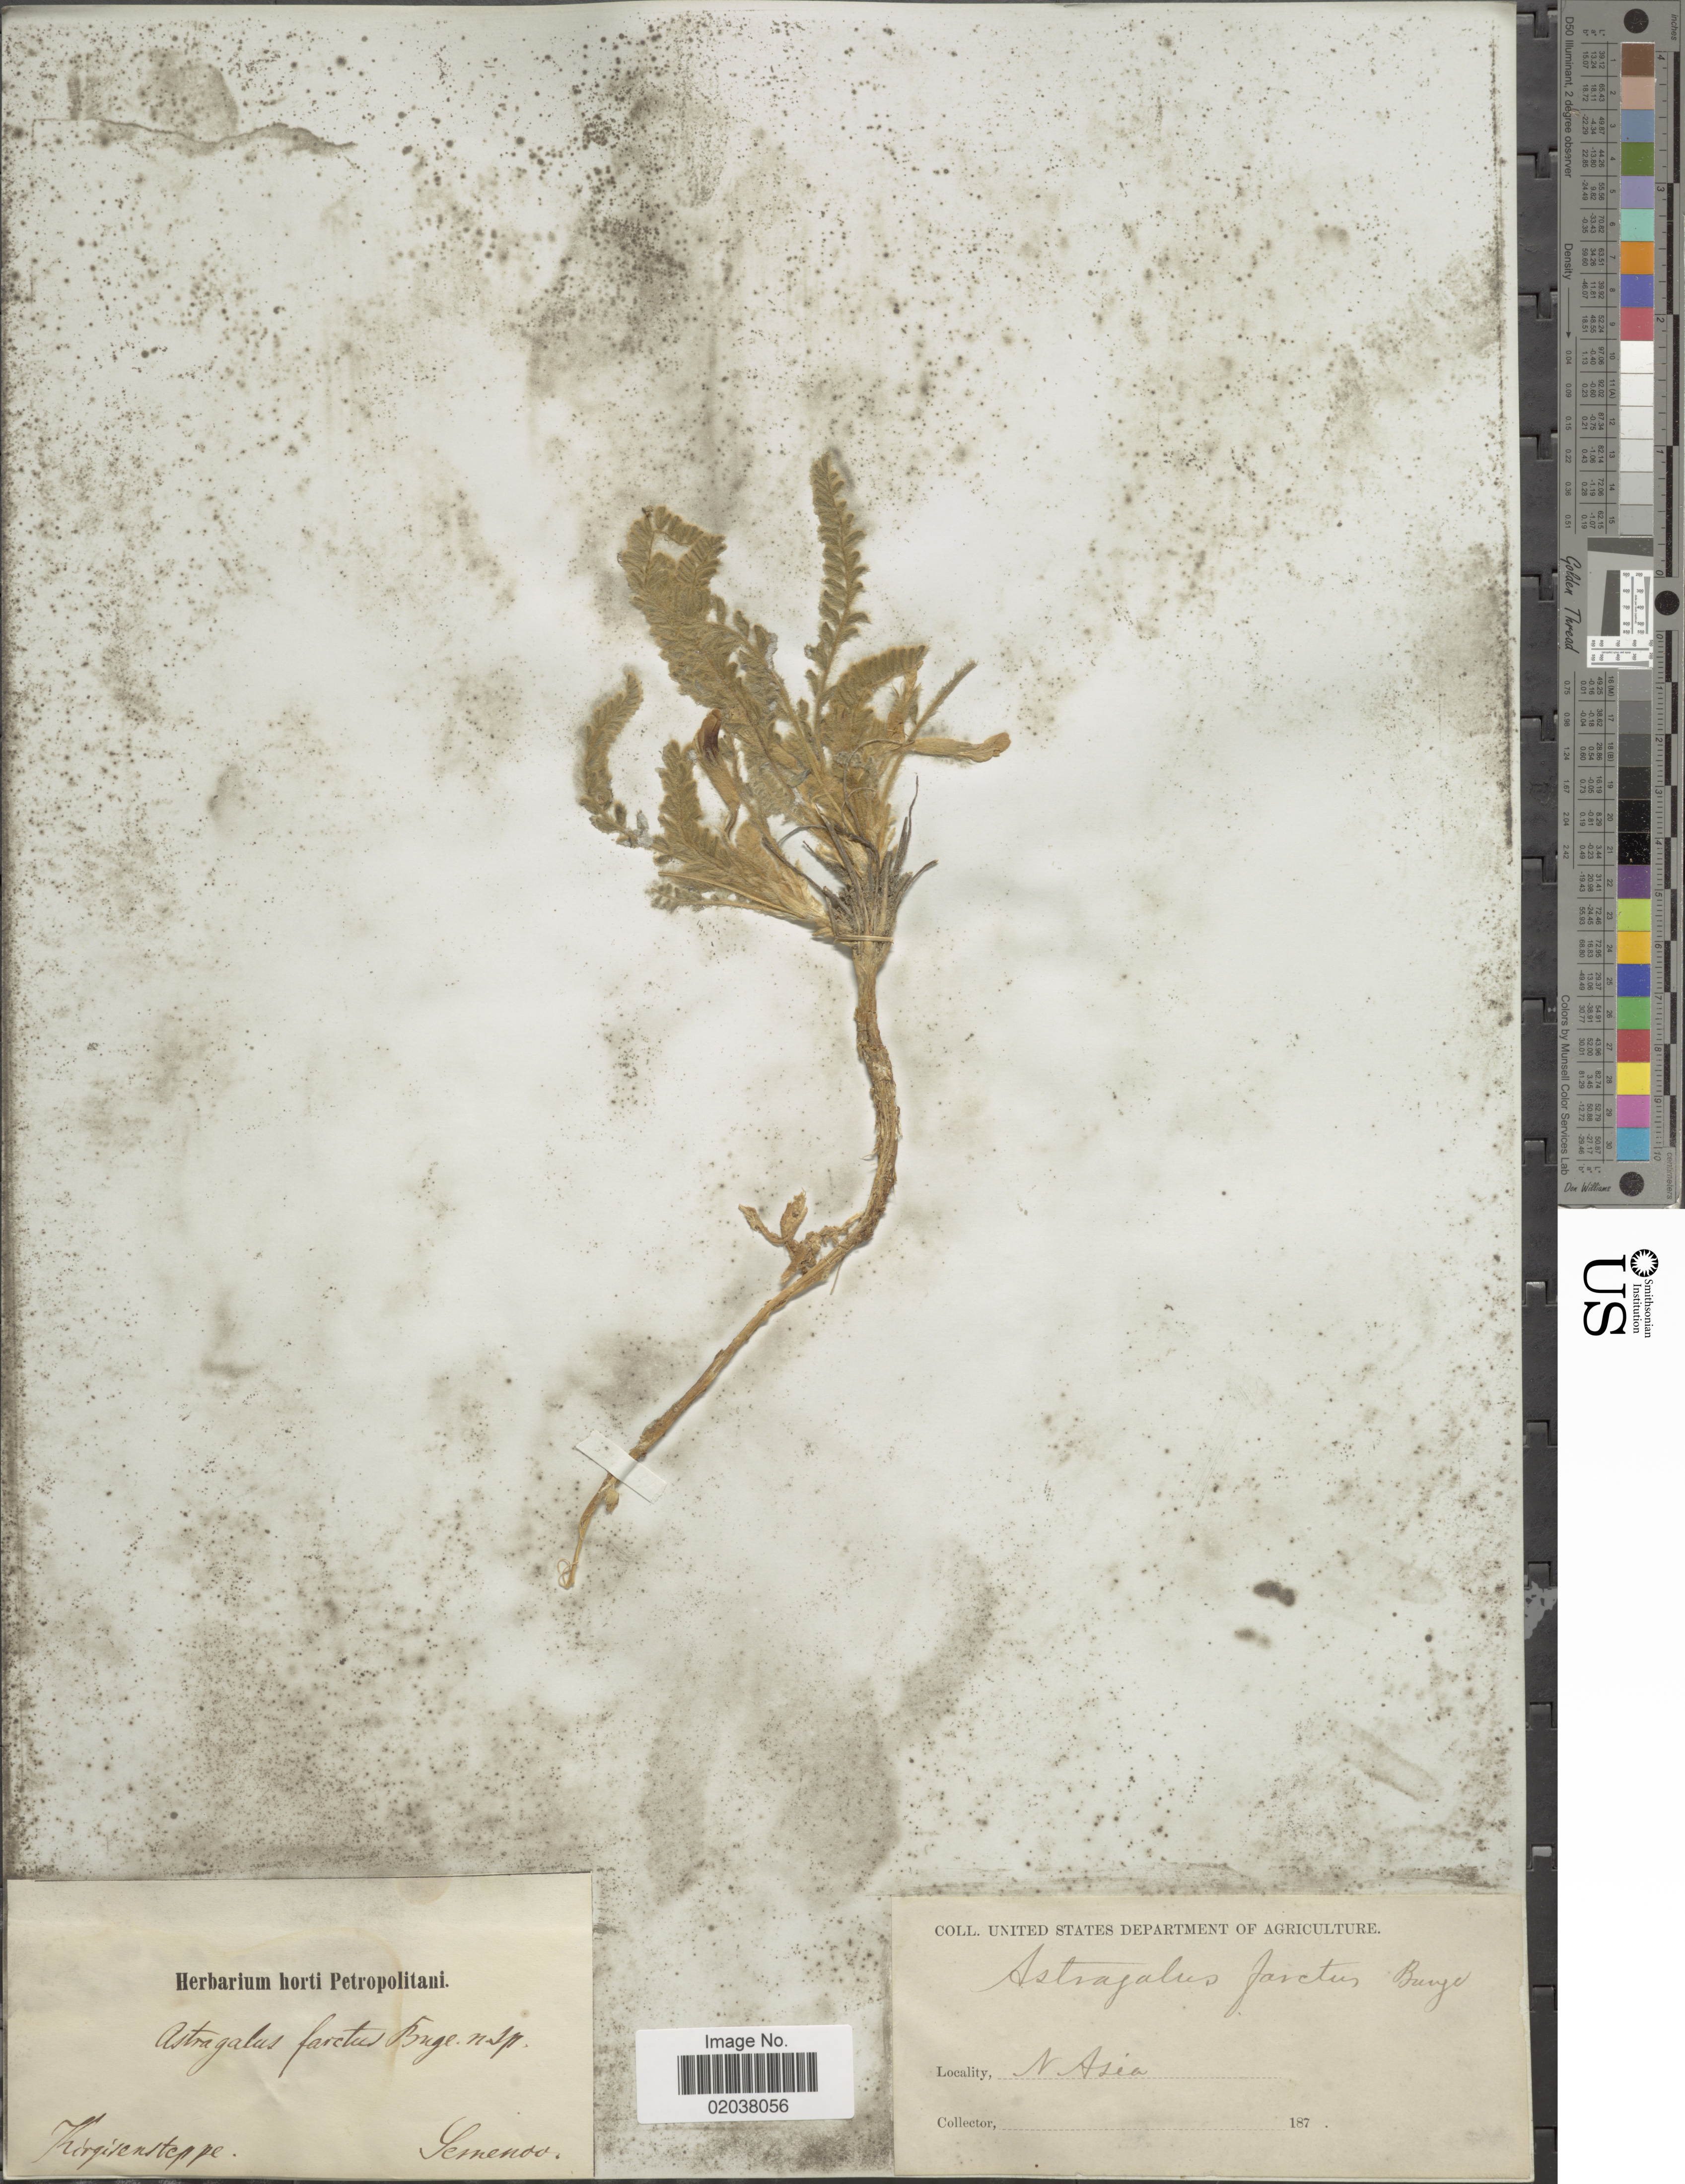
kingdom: Plantae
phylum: Tracheophyta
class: Magnoliopsida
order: Fabales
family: Fabaceae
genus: Astragalus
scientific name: Astragalus farctus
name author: Bunge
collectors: -- Semenov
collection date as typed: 187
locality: N Asia. Jurgisensteppe